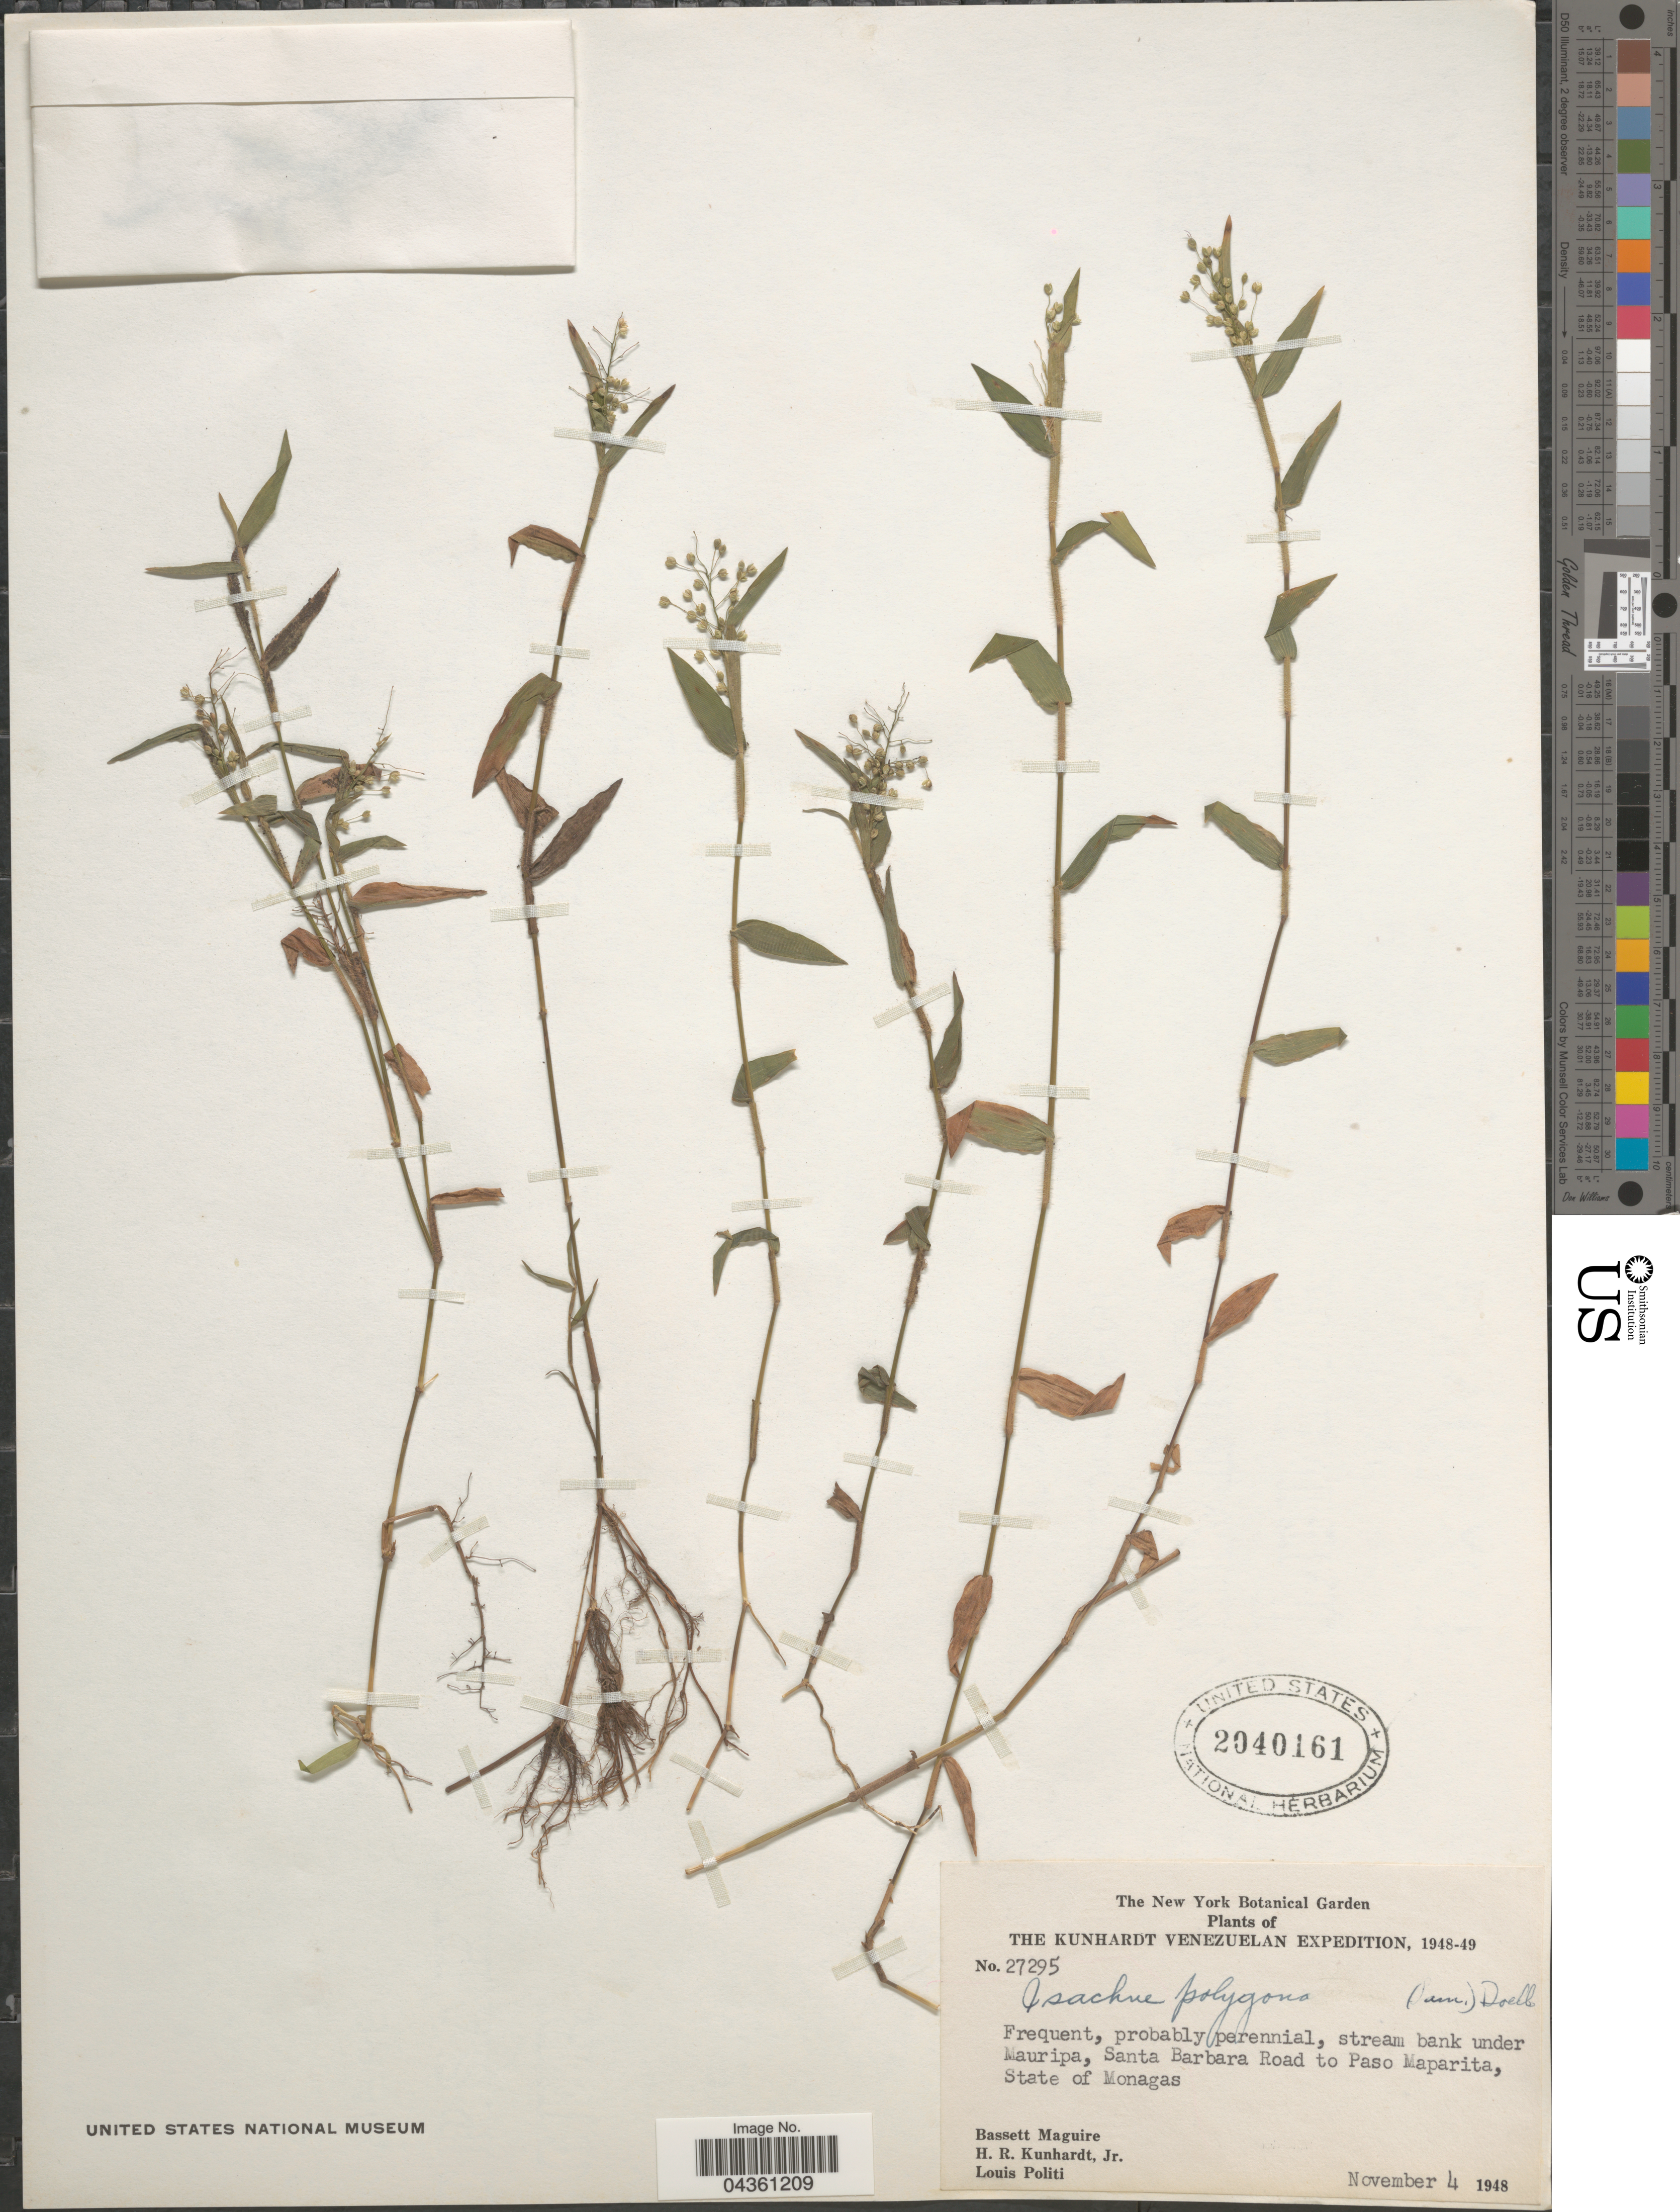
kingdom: Plantae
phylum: Tracheophyta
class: Liliopsida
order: Poales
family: Poaceae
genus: Isachne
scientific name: Isachne polygonoides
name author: (Lam.) Döll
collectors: B. Maguire, H. Kunhardt & L. Politi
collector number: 27295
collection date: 1948-11-04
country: Venezuela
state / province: Monagas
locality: The Kunhardt Venezuelan Expedition, 1948-49. Frequent, probably perennial, stream bank under Mauripa, Santa Barbara Road to Paso Maparita.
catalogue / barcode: US 2040161